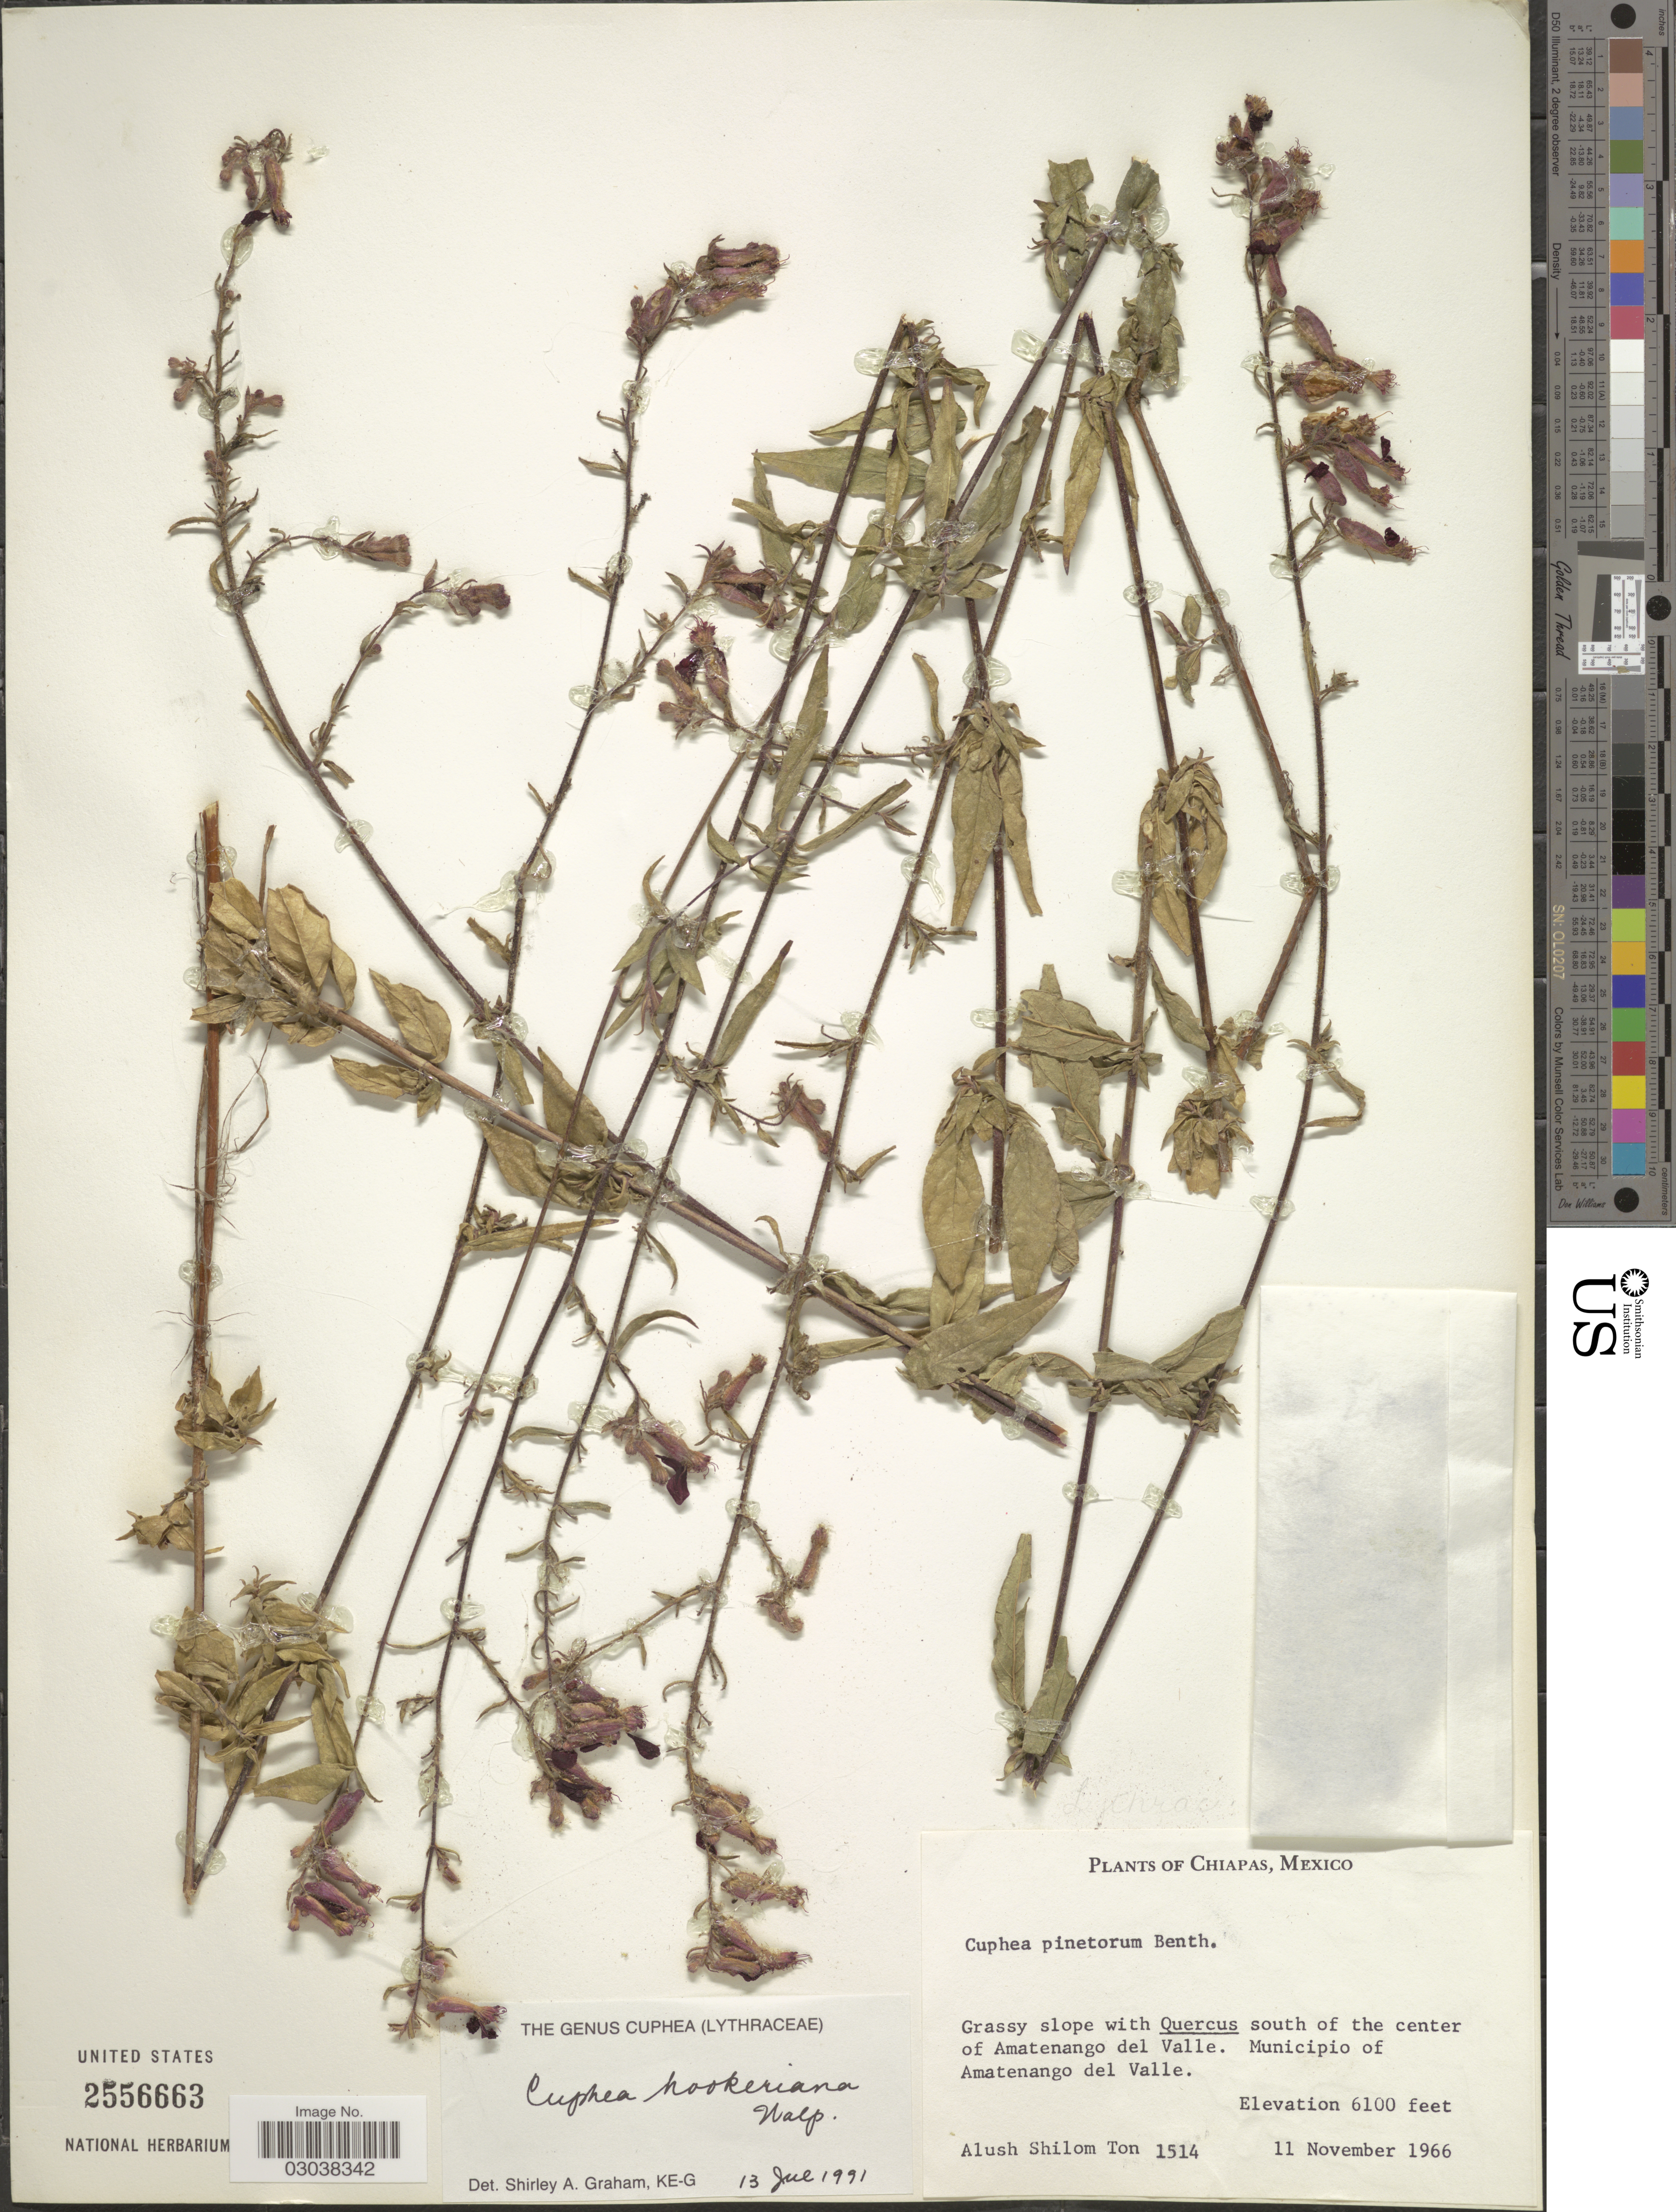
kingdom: Plantae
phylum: Tracheophyta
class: Magnoliopsida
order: Myrtales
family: Lythraceae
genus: Cuphea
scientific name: Cuphea hookeriana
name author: Walp.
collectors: A. M. Ton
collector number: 1514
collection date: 1966-11-11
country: Mexico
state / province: Chiapas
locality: South of the center of Amatenango del Valle. Municipio of Amatenango del Valle.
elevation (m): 1859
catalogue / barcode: US 2556663